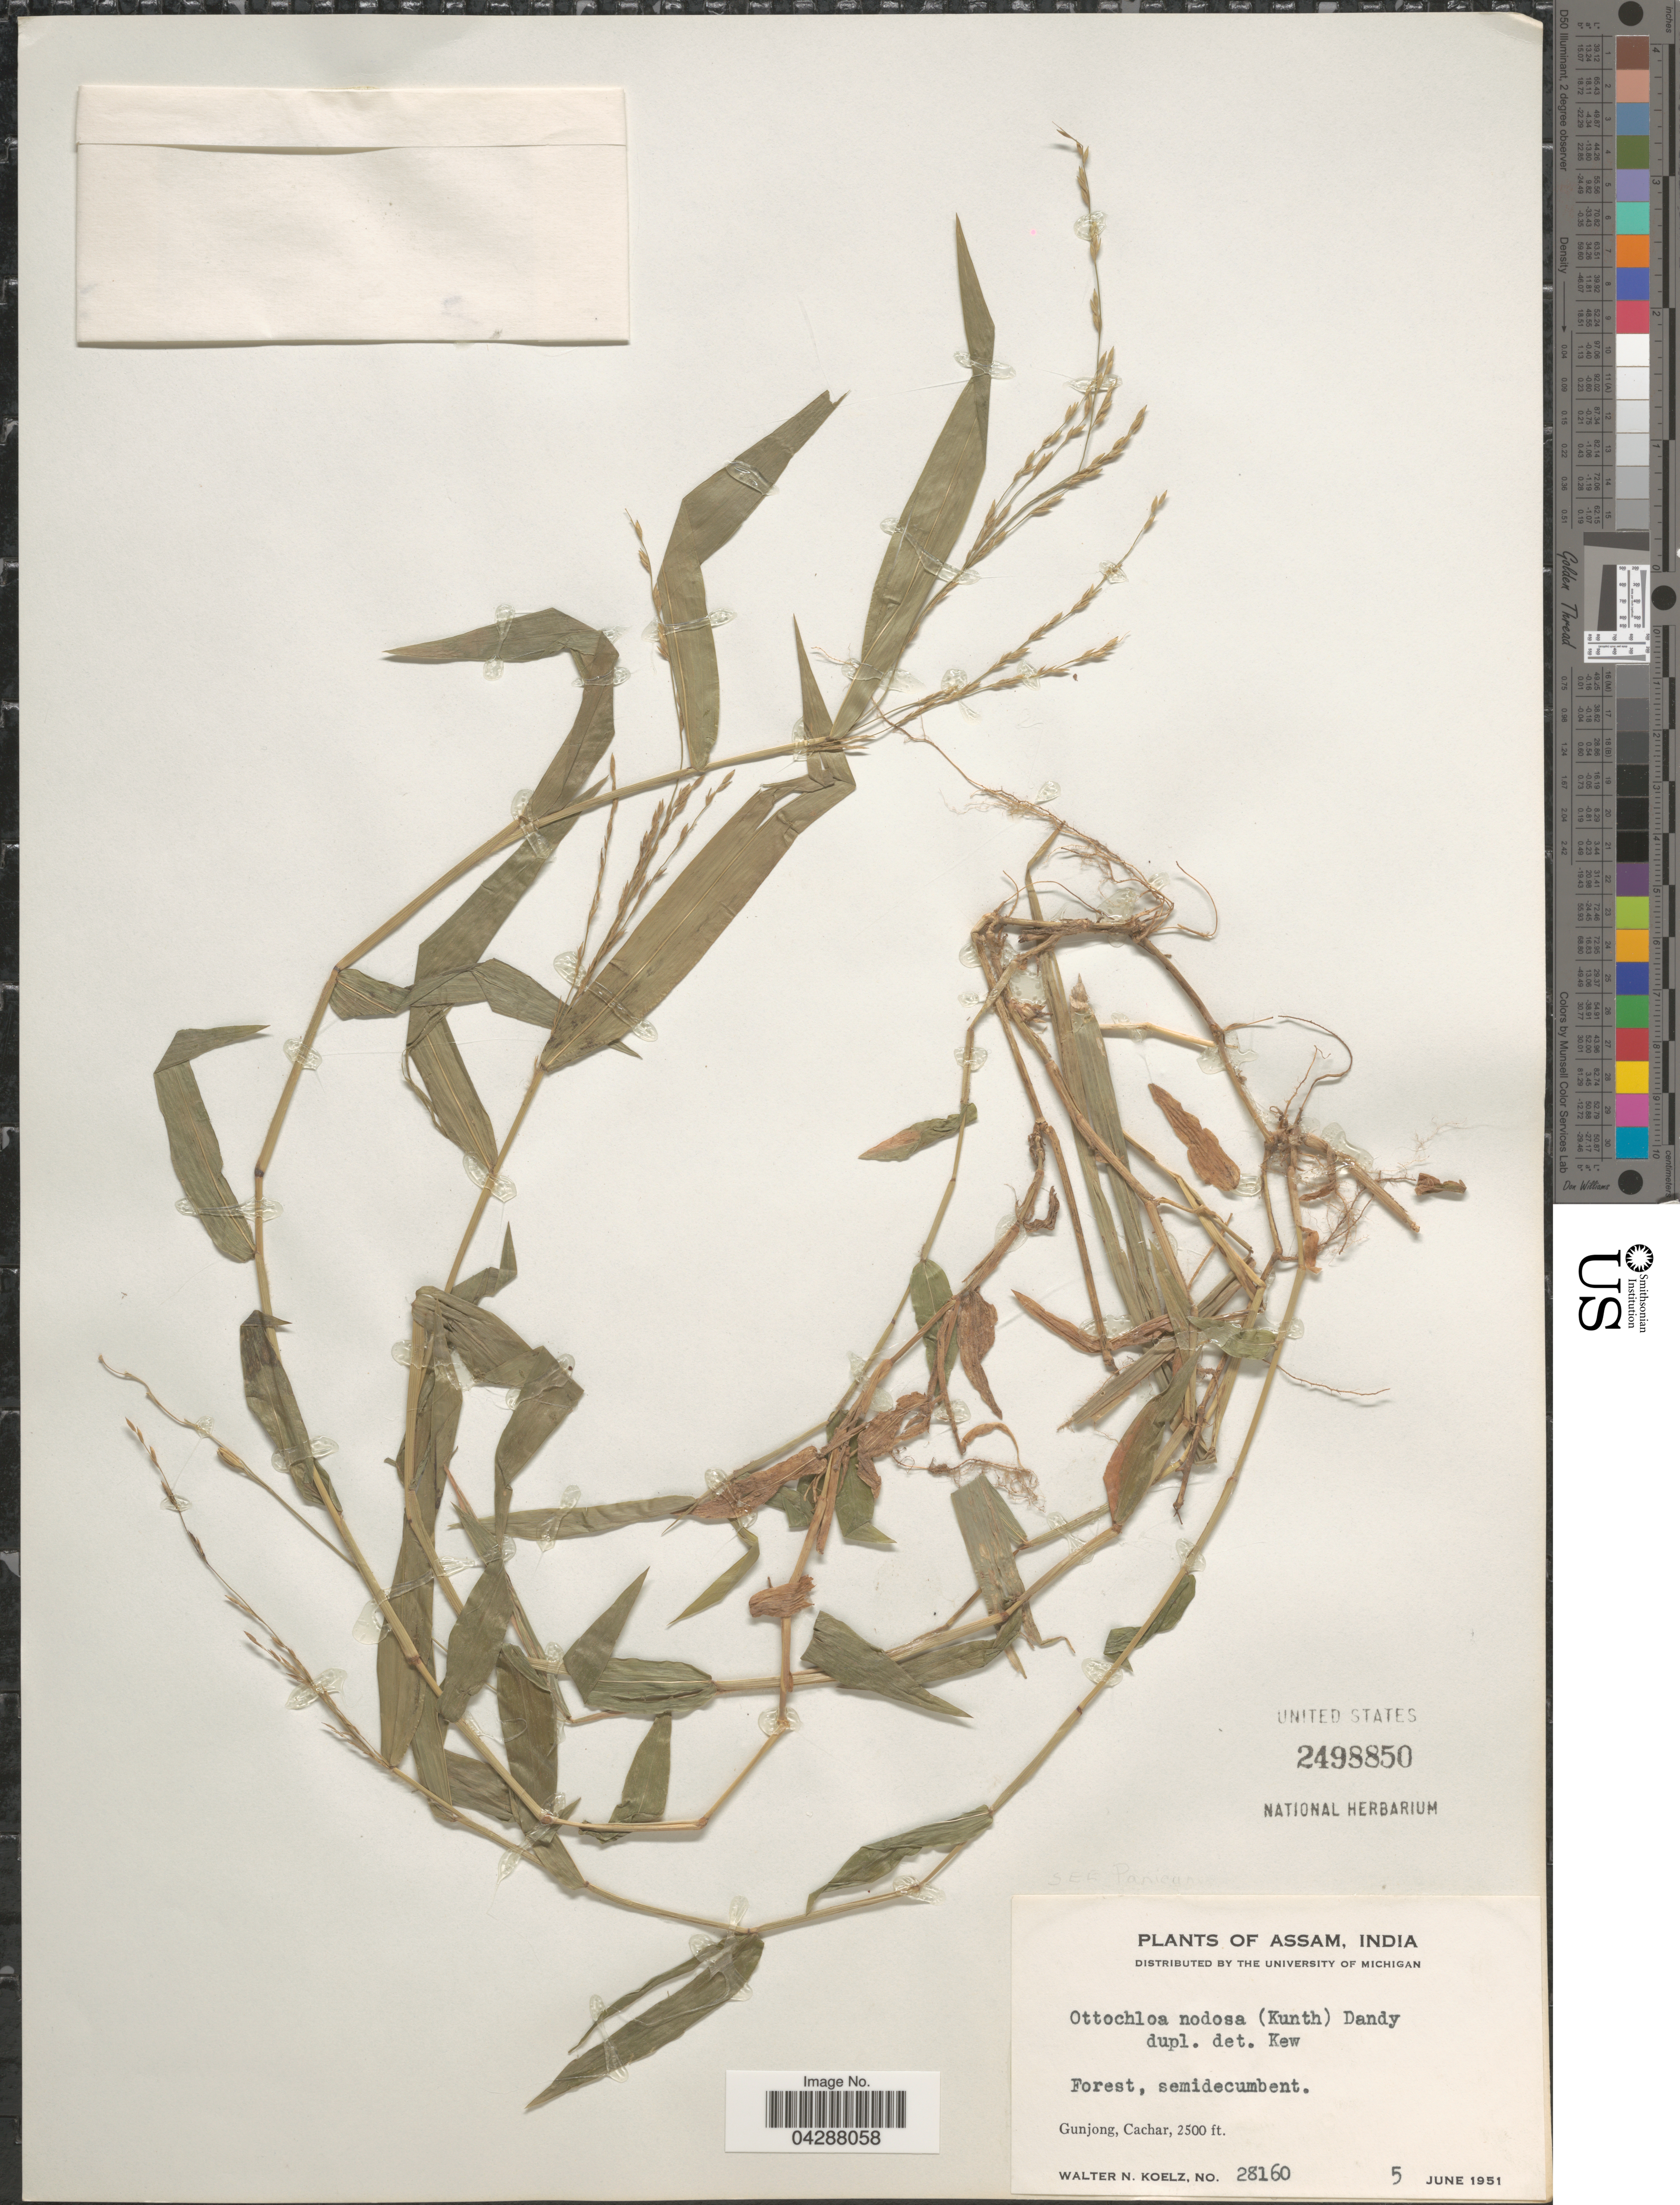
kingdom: Plantae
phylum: Tracheophyta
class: Liliopsida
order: Poales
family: Poaceae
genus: Ottochloa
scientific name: Ottochloa nodosa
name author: (Kunth) Dandy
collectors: W. N. Koelz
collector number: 28160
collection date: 1951-06-05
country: India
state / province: Assam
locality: Gunjong, Cachar.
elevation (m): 762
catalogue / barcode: US 2498850